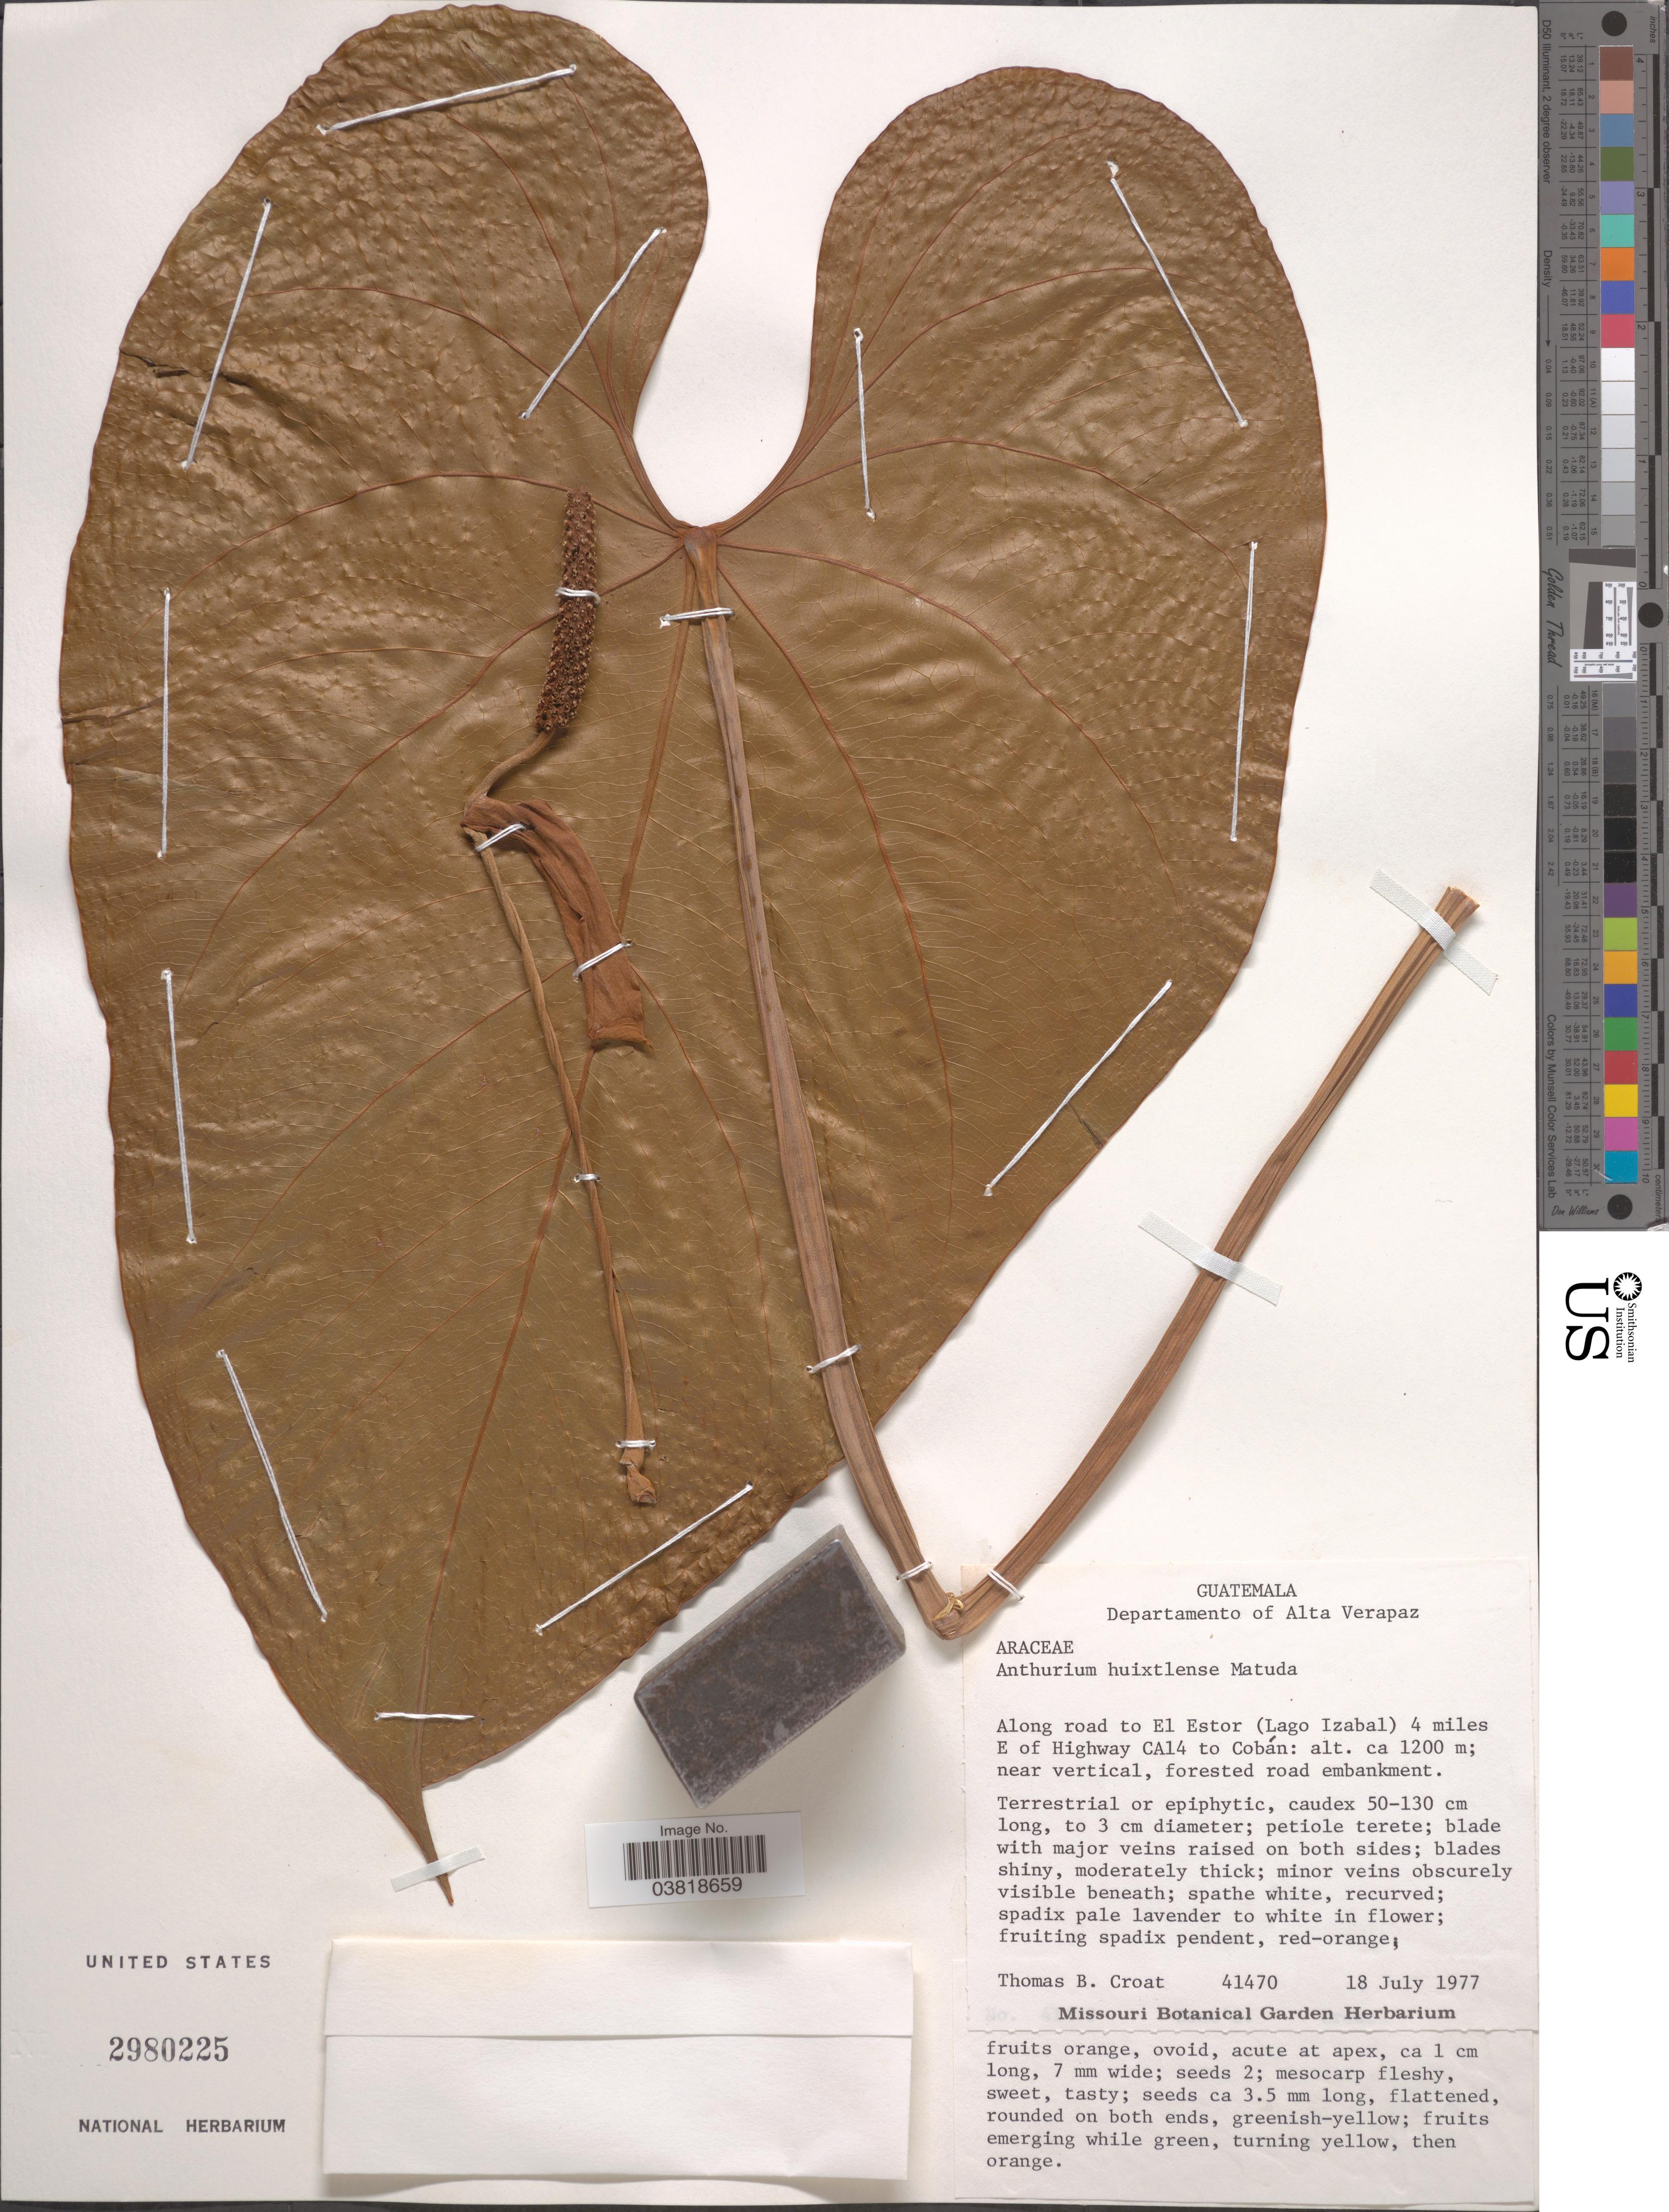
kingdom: Plantae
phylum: Tracheophyta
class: Liliopsida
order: Alismatales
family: Araceae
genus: Anthurium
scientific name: Anthurium huixtlense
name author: Matuda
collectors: T. B. Croat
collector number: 41470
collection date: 1977-07-18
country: Guatemala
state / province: Alta Verapaz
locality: Departamento of Alta Verapaz. Along road to El Estor (Lago Izabal) 4 miles E of highway CA14 to Cobán: near vertical, forested road embankment.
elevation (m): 1200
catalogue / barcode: US 2980225